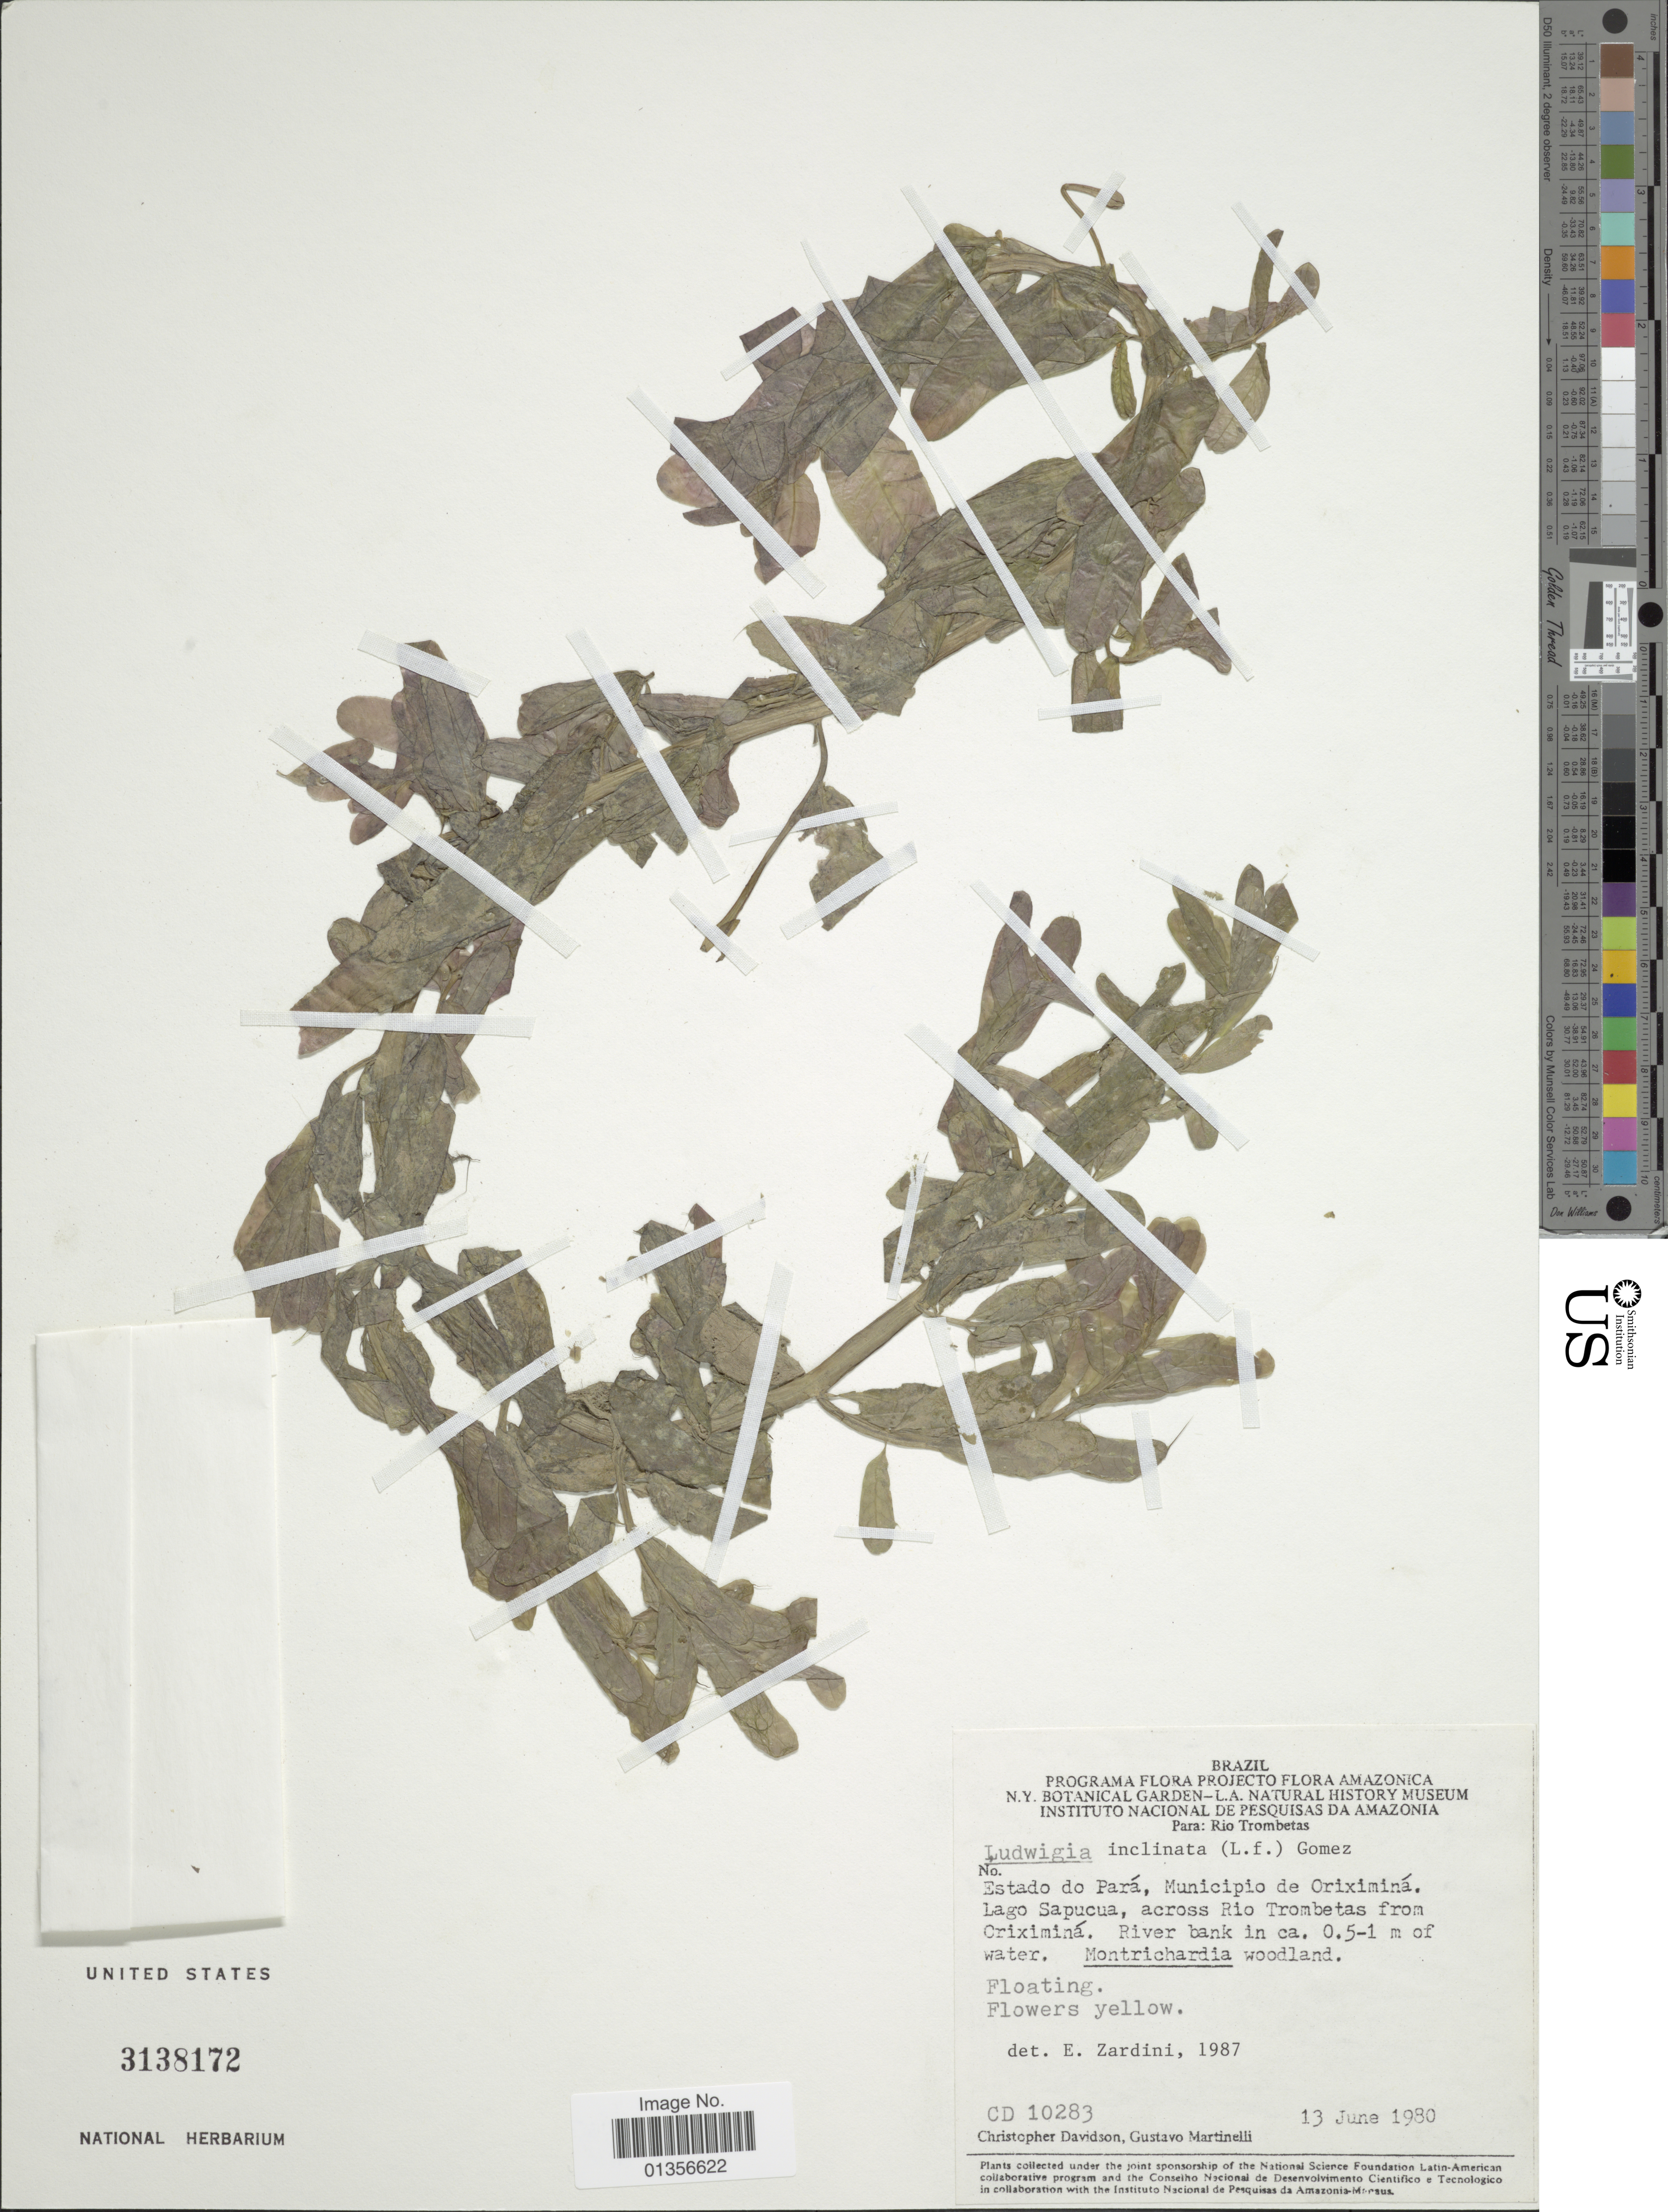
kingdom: Plantae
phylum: Tracheophyta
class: Magnoliopsida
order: Myrtales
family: Onagraceae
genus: Ludwigia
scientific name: Ludwigia inclinata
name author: (L. f.) M. Gómez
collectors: C. Davidson & G. Martinelli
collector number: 10283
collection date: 1980-06-13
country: Brazil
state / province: Pará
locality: Municipio de Oriximiná. Lago Sapucua, across Rio Trombetas from Criximiná. River bank in ca. 0.5-1 m of water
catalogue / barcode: US 3138172